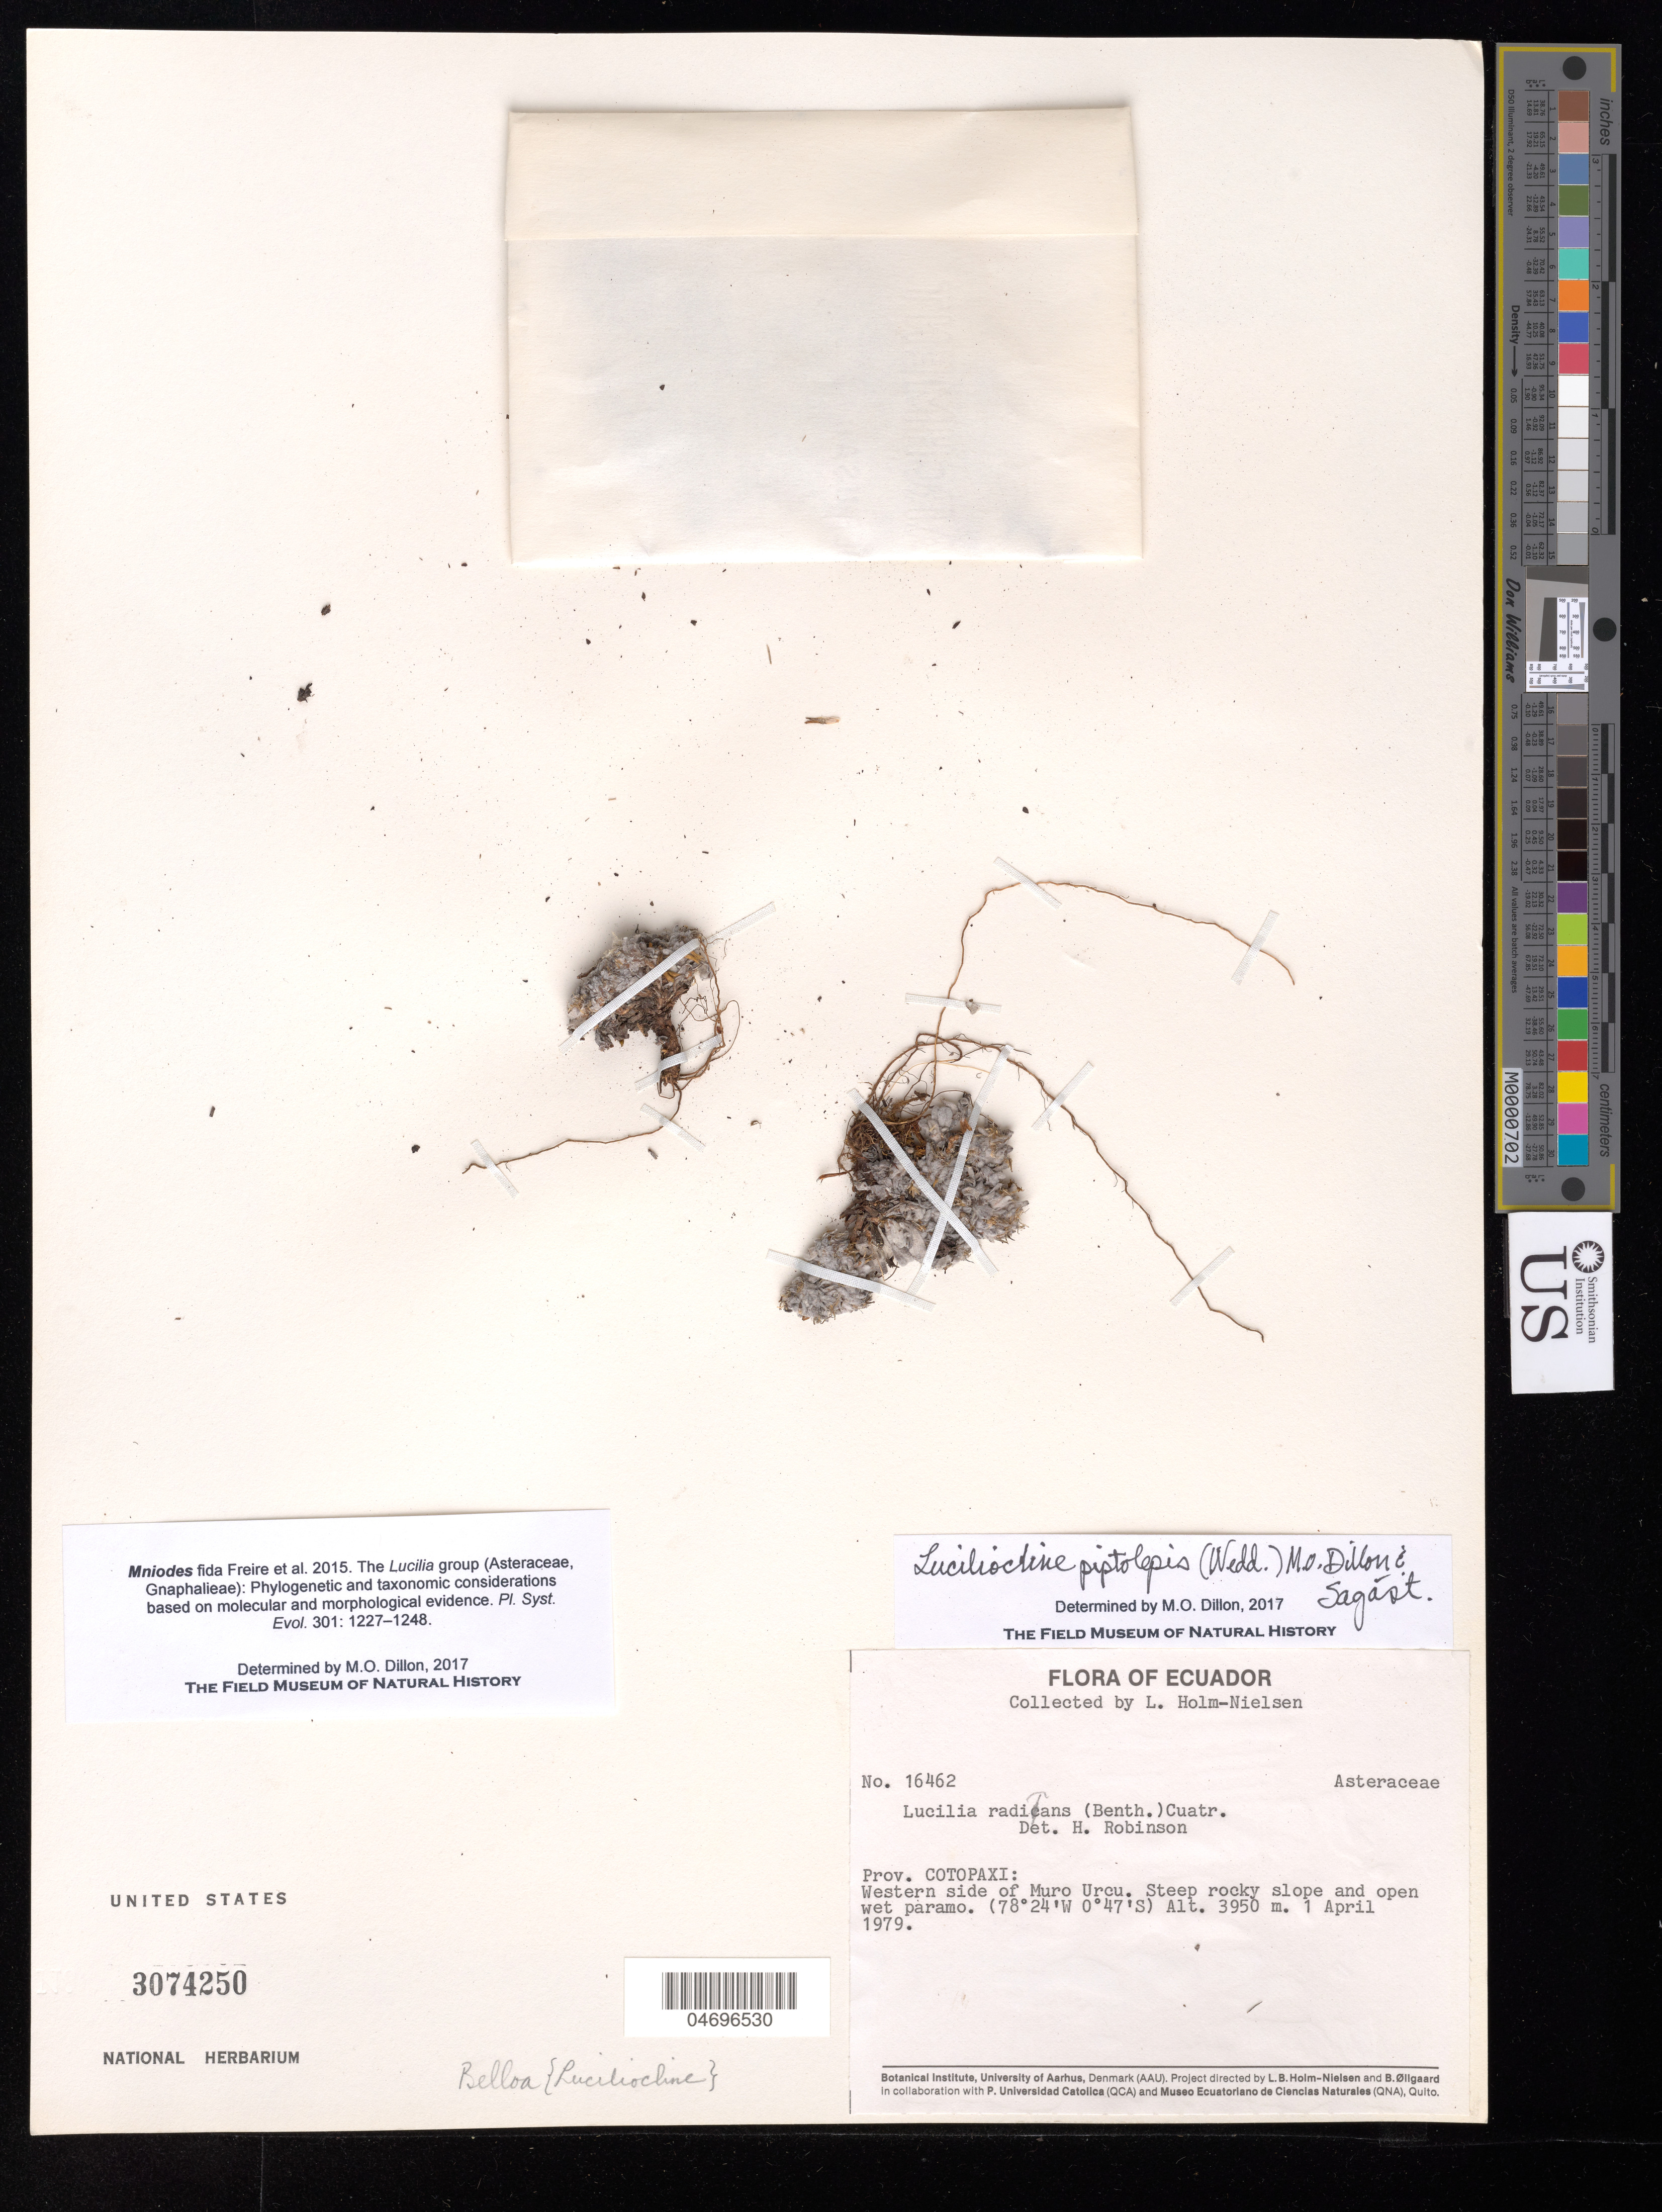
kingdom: Plantae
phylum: Tracheophyta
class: Magnoliopsida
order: Asterales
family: Asteraceae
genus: Mniodes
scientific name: Mniodes piptolepis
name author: (Wedd.) S.E. Freire et al.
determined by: Dillon, M. O.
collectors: L. B. Holm-Nielsen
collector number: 16462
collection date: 1979-04-01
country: Ecuador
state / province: Cotopaxi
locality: Western side of Muro Urcu.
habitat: Steep rocky slope and open wet paramo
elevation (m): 3950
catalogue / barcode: US 3074250